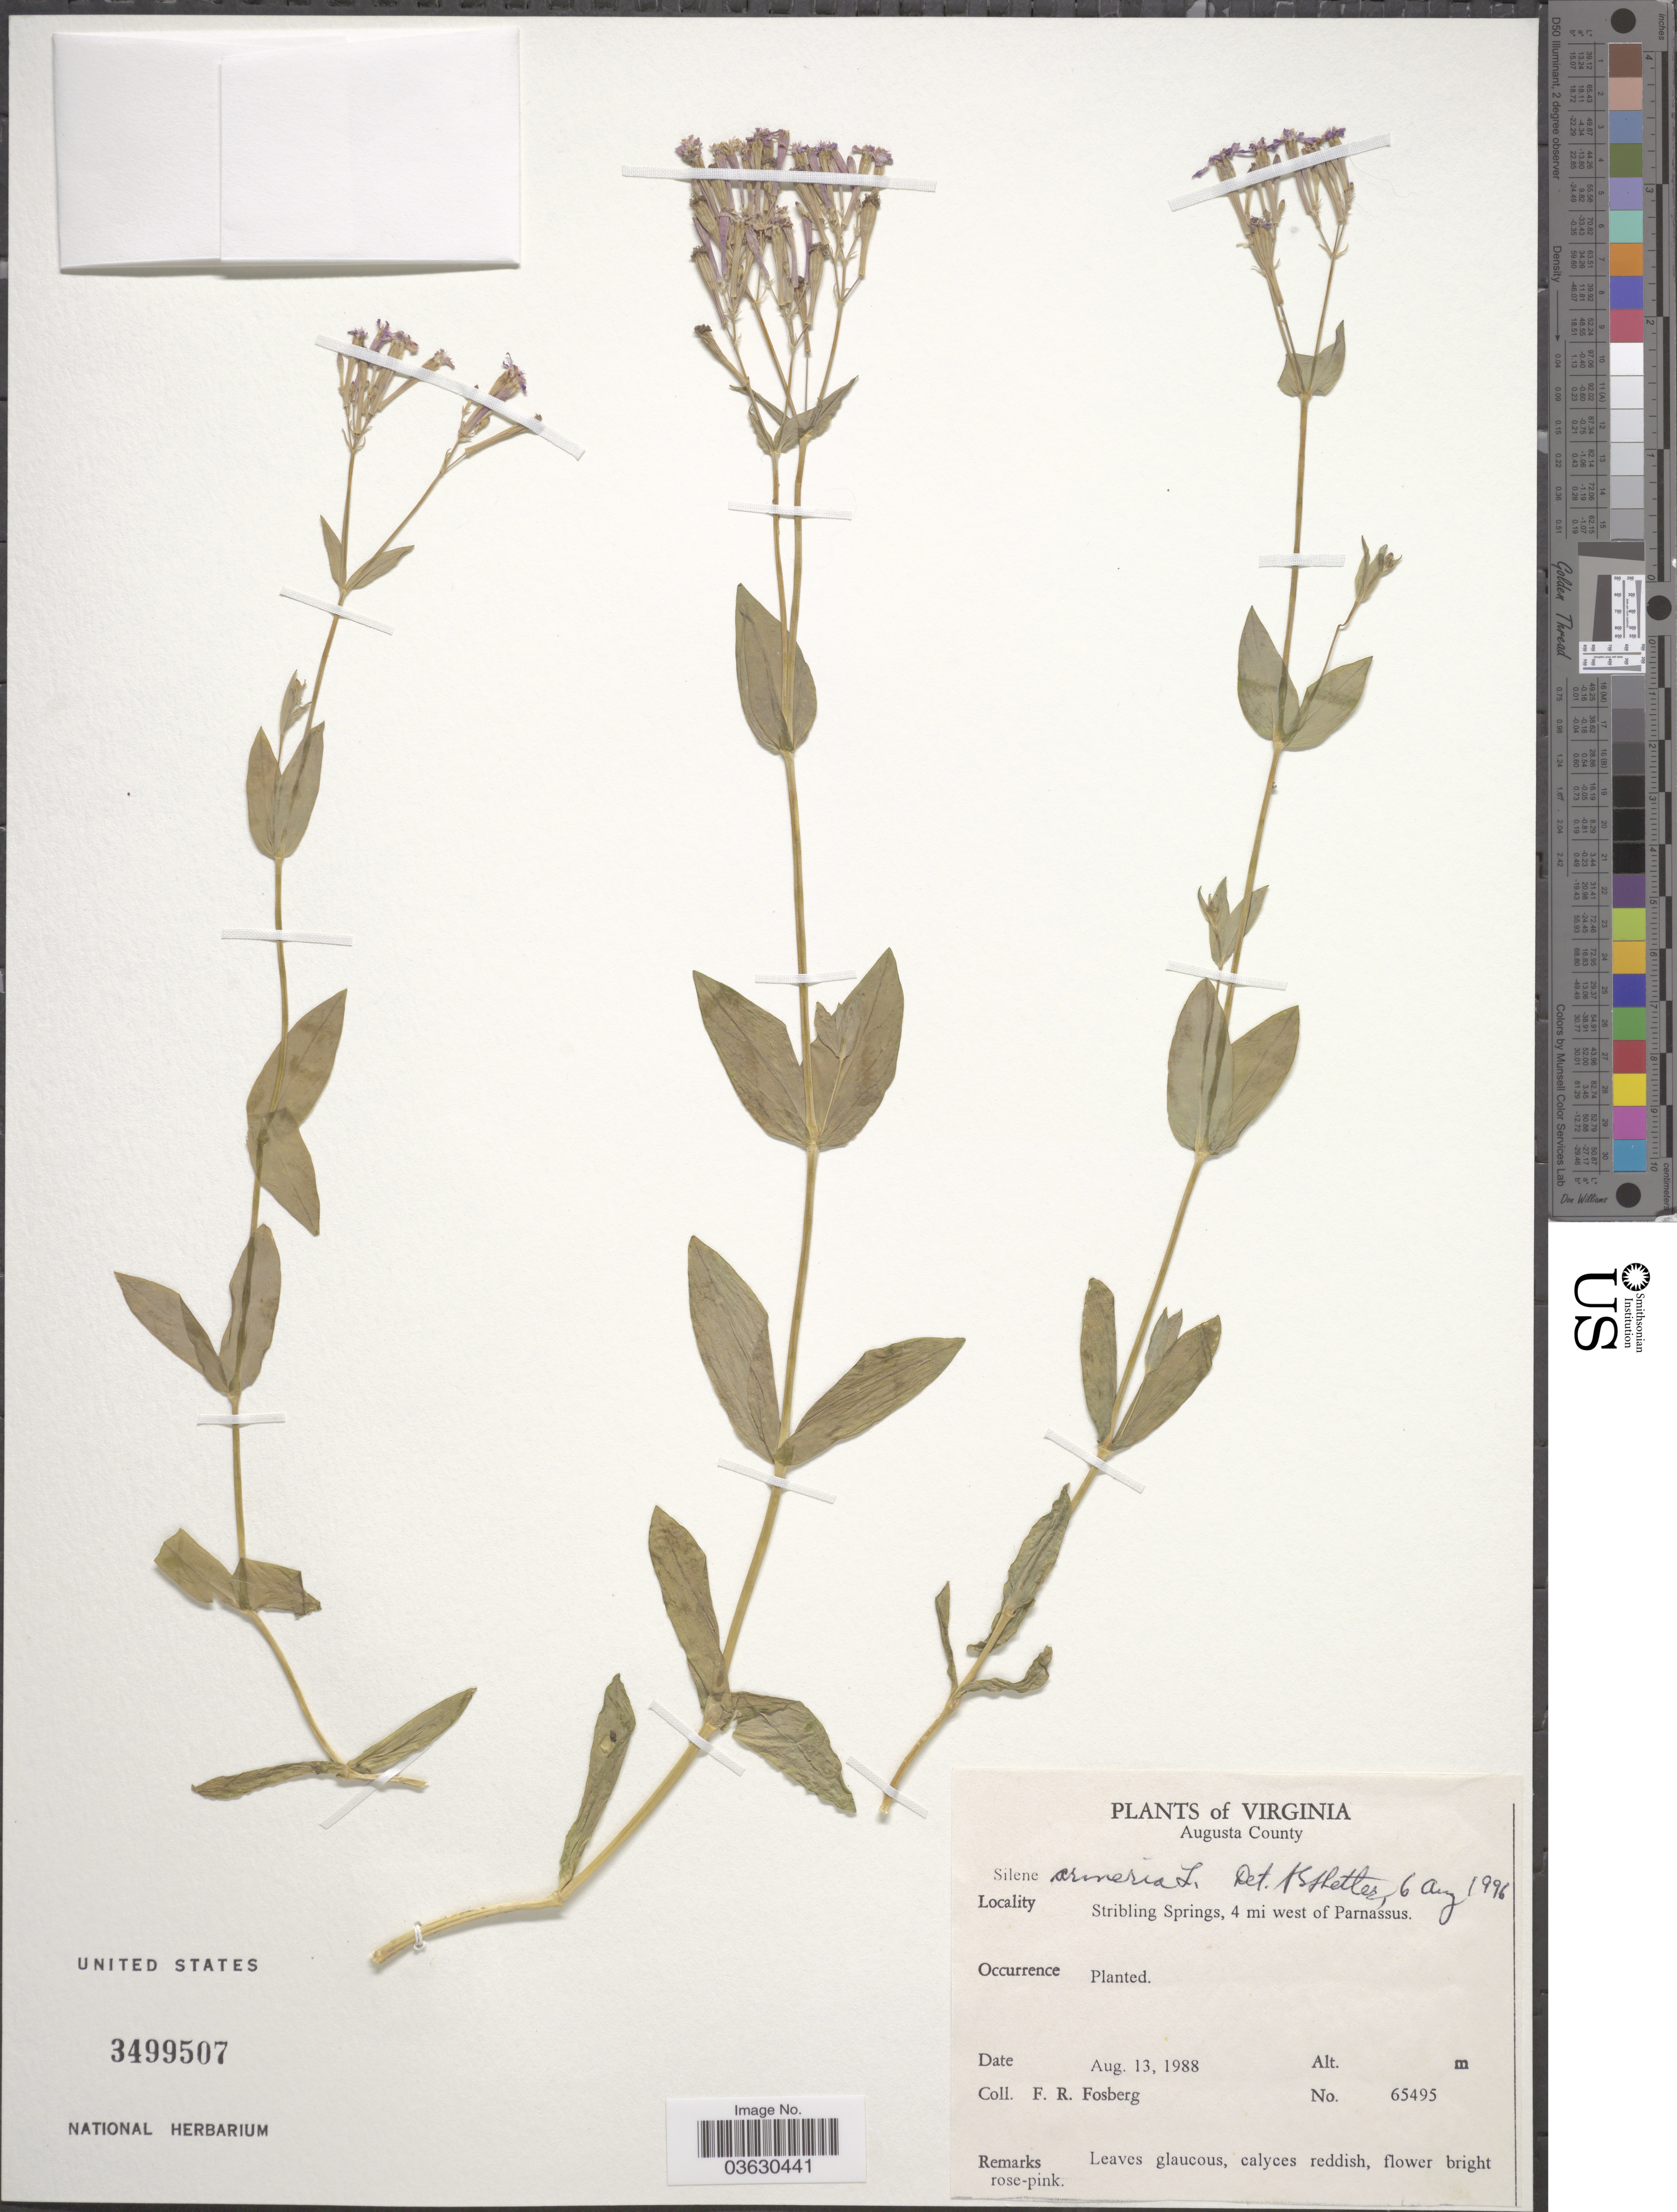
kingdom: Plantae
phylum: Tracheophyta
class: Magnoliopsida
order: Caryophyllales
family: Caryophyllaceae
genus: Atocion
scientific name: Atocion armeria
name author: (L.) Raf.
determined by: U.S. National Herbarium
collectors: F. R. Fosberg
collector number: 65495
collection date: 1988-08-13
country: United States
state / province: Virginia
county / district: Augusta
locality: Augusta County. Stribling Springs, 4 mi west of Parnassus.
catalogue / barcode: US 3499507